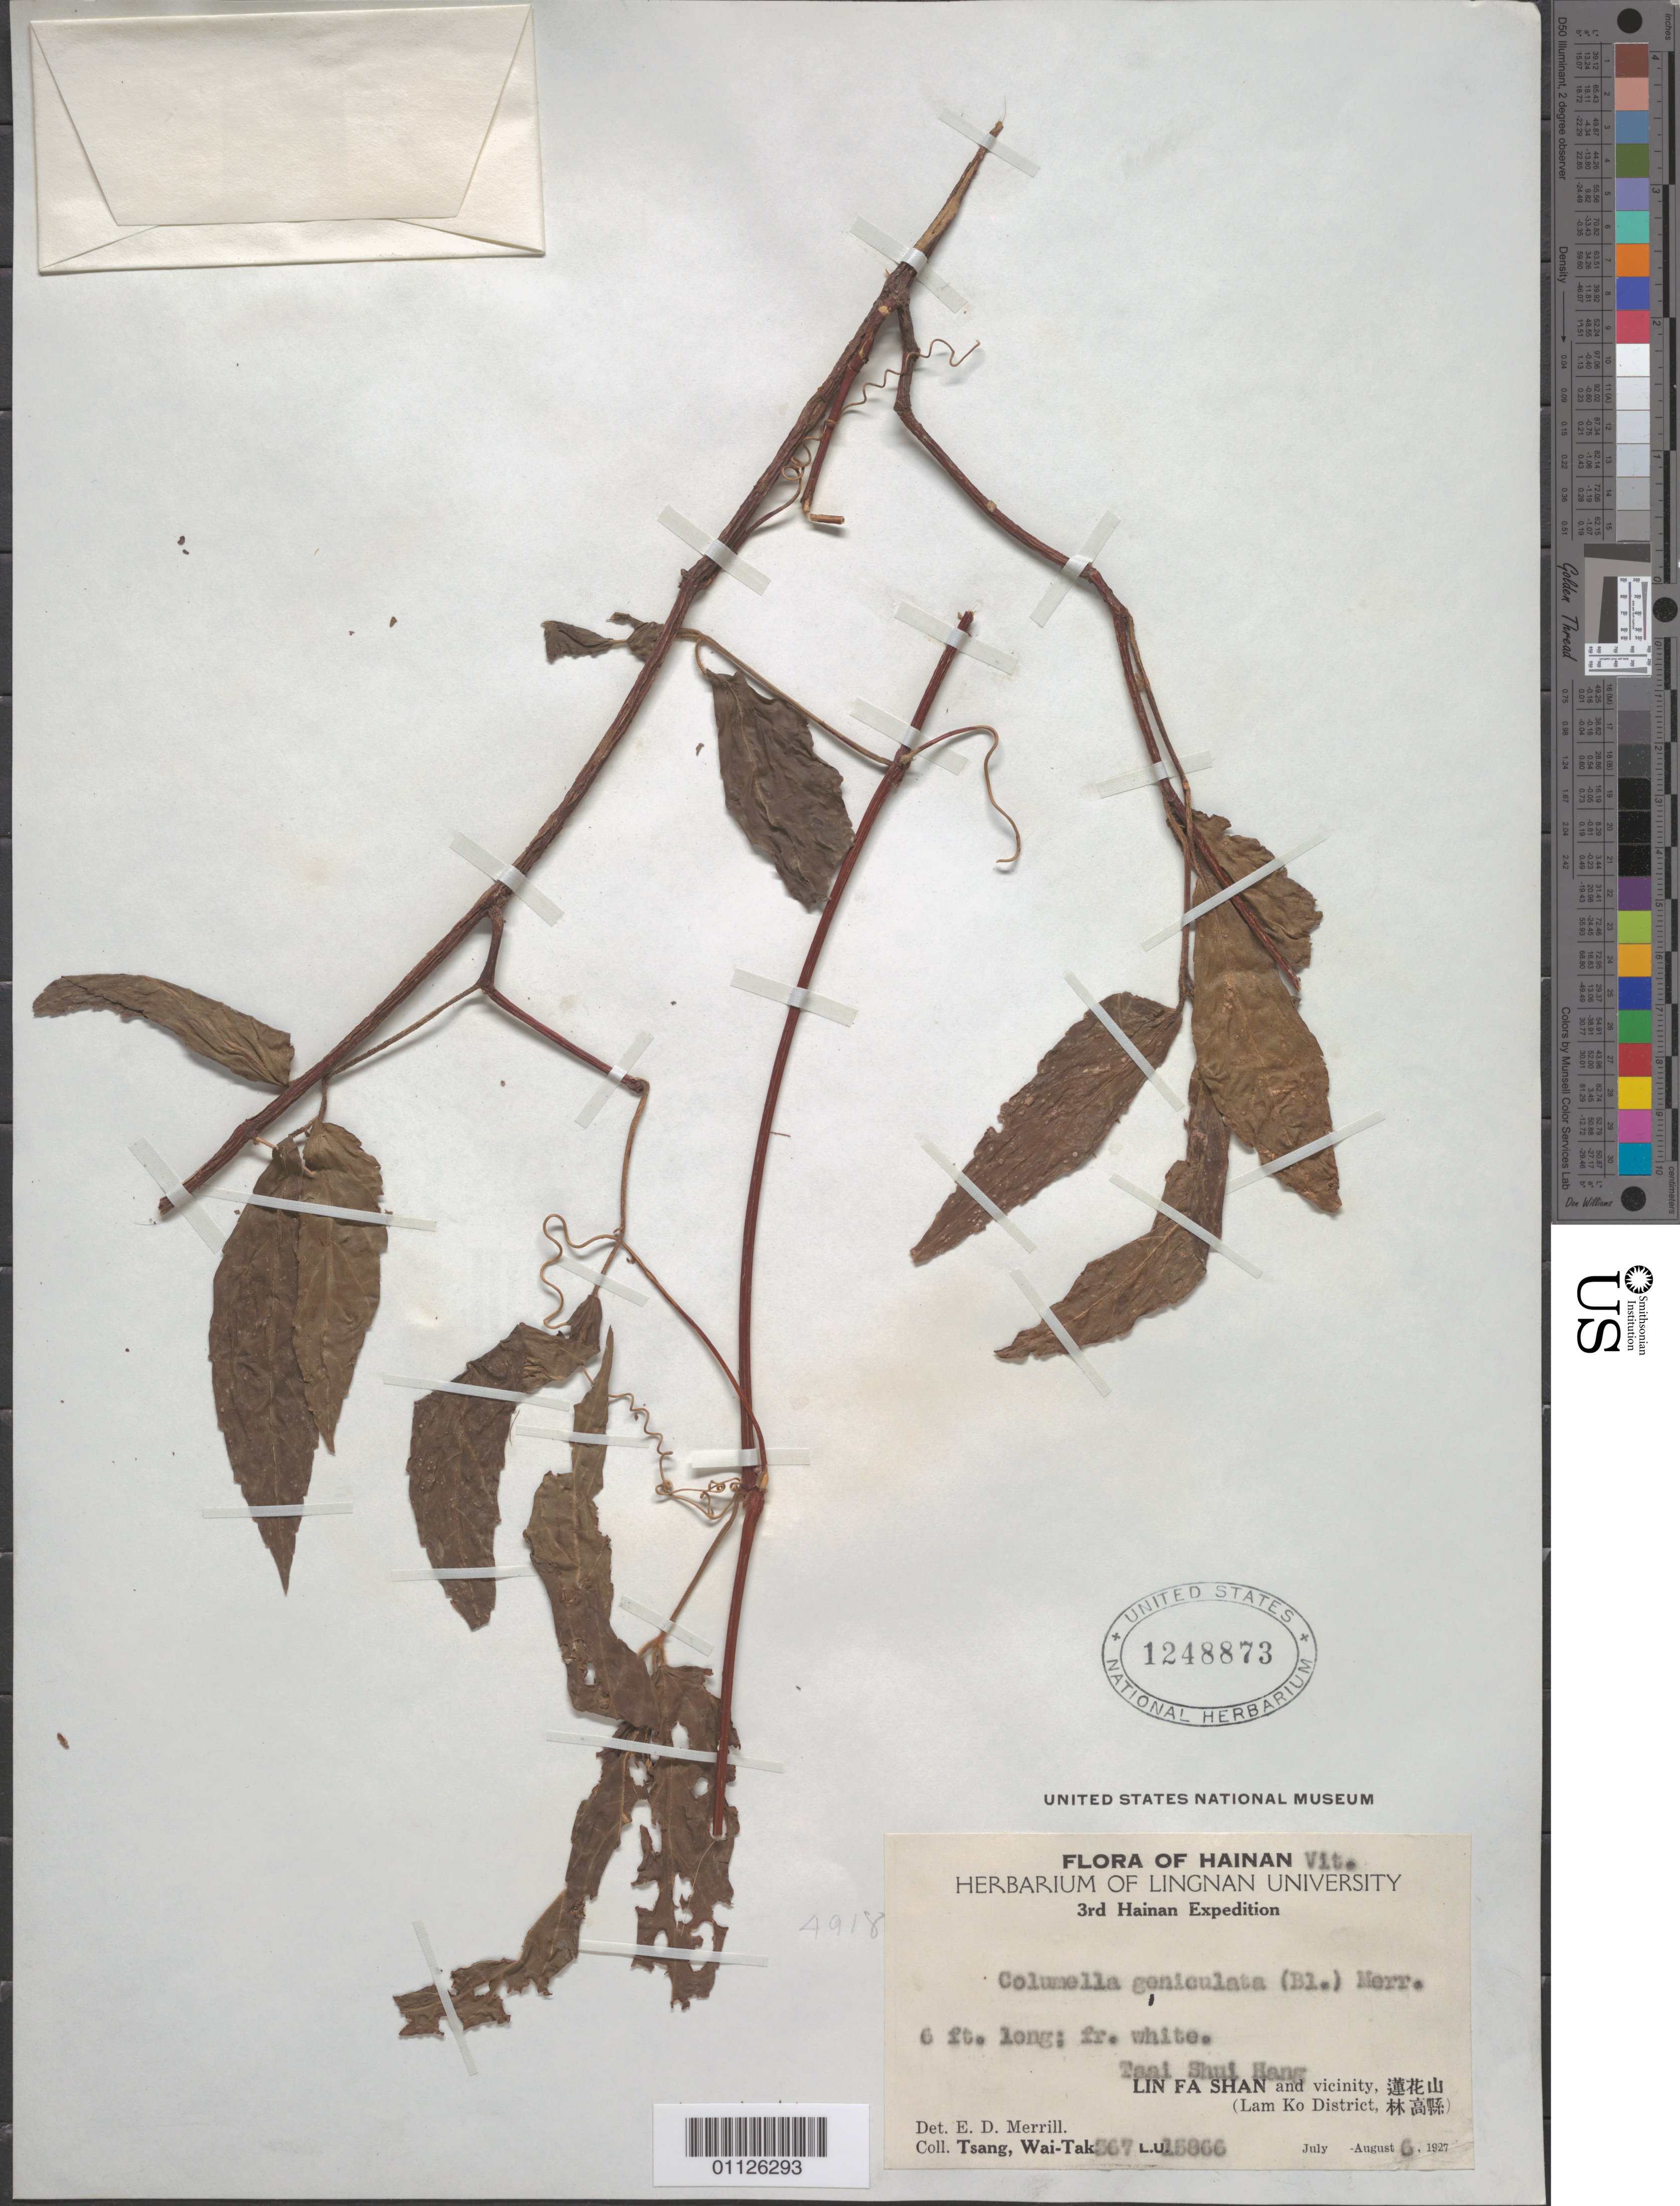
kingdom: Plantae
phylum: Tracheophyta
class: Magnoliopsida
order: Vitales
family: Vitaceae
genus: Cayratia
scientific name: Cayratia geniculata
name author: (Blume) Gagnep.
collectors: W. T. Tsang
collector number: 567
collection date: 1927-08-06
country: China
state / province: Hainan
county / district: Lam Ko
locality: Taai Shui Hang. Lin Fa Shan and vicinity.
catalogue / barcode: US 1248873